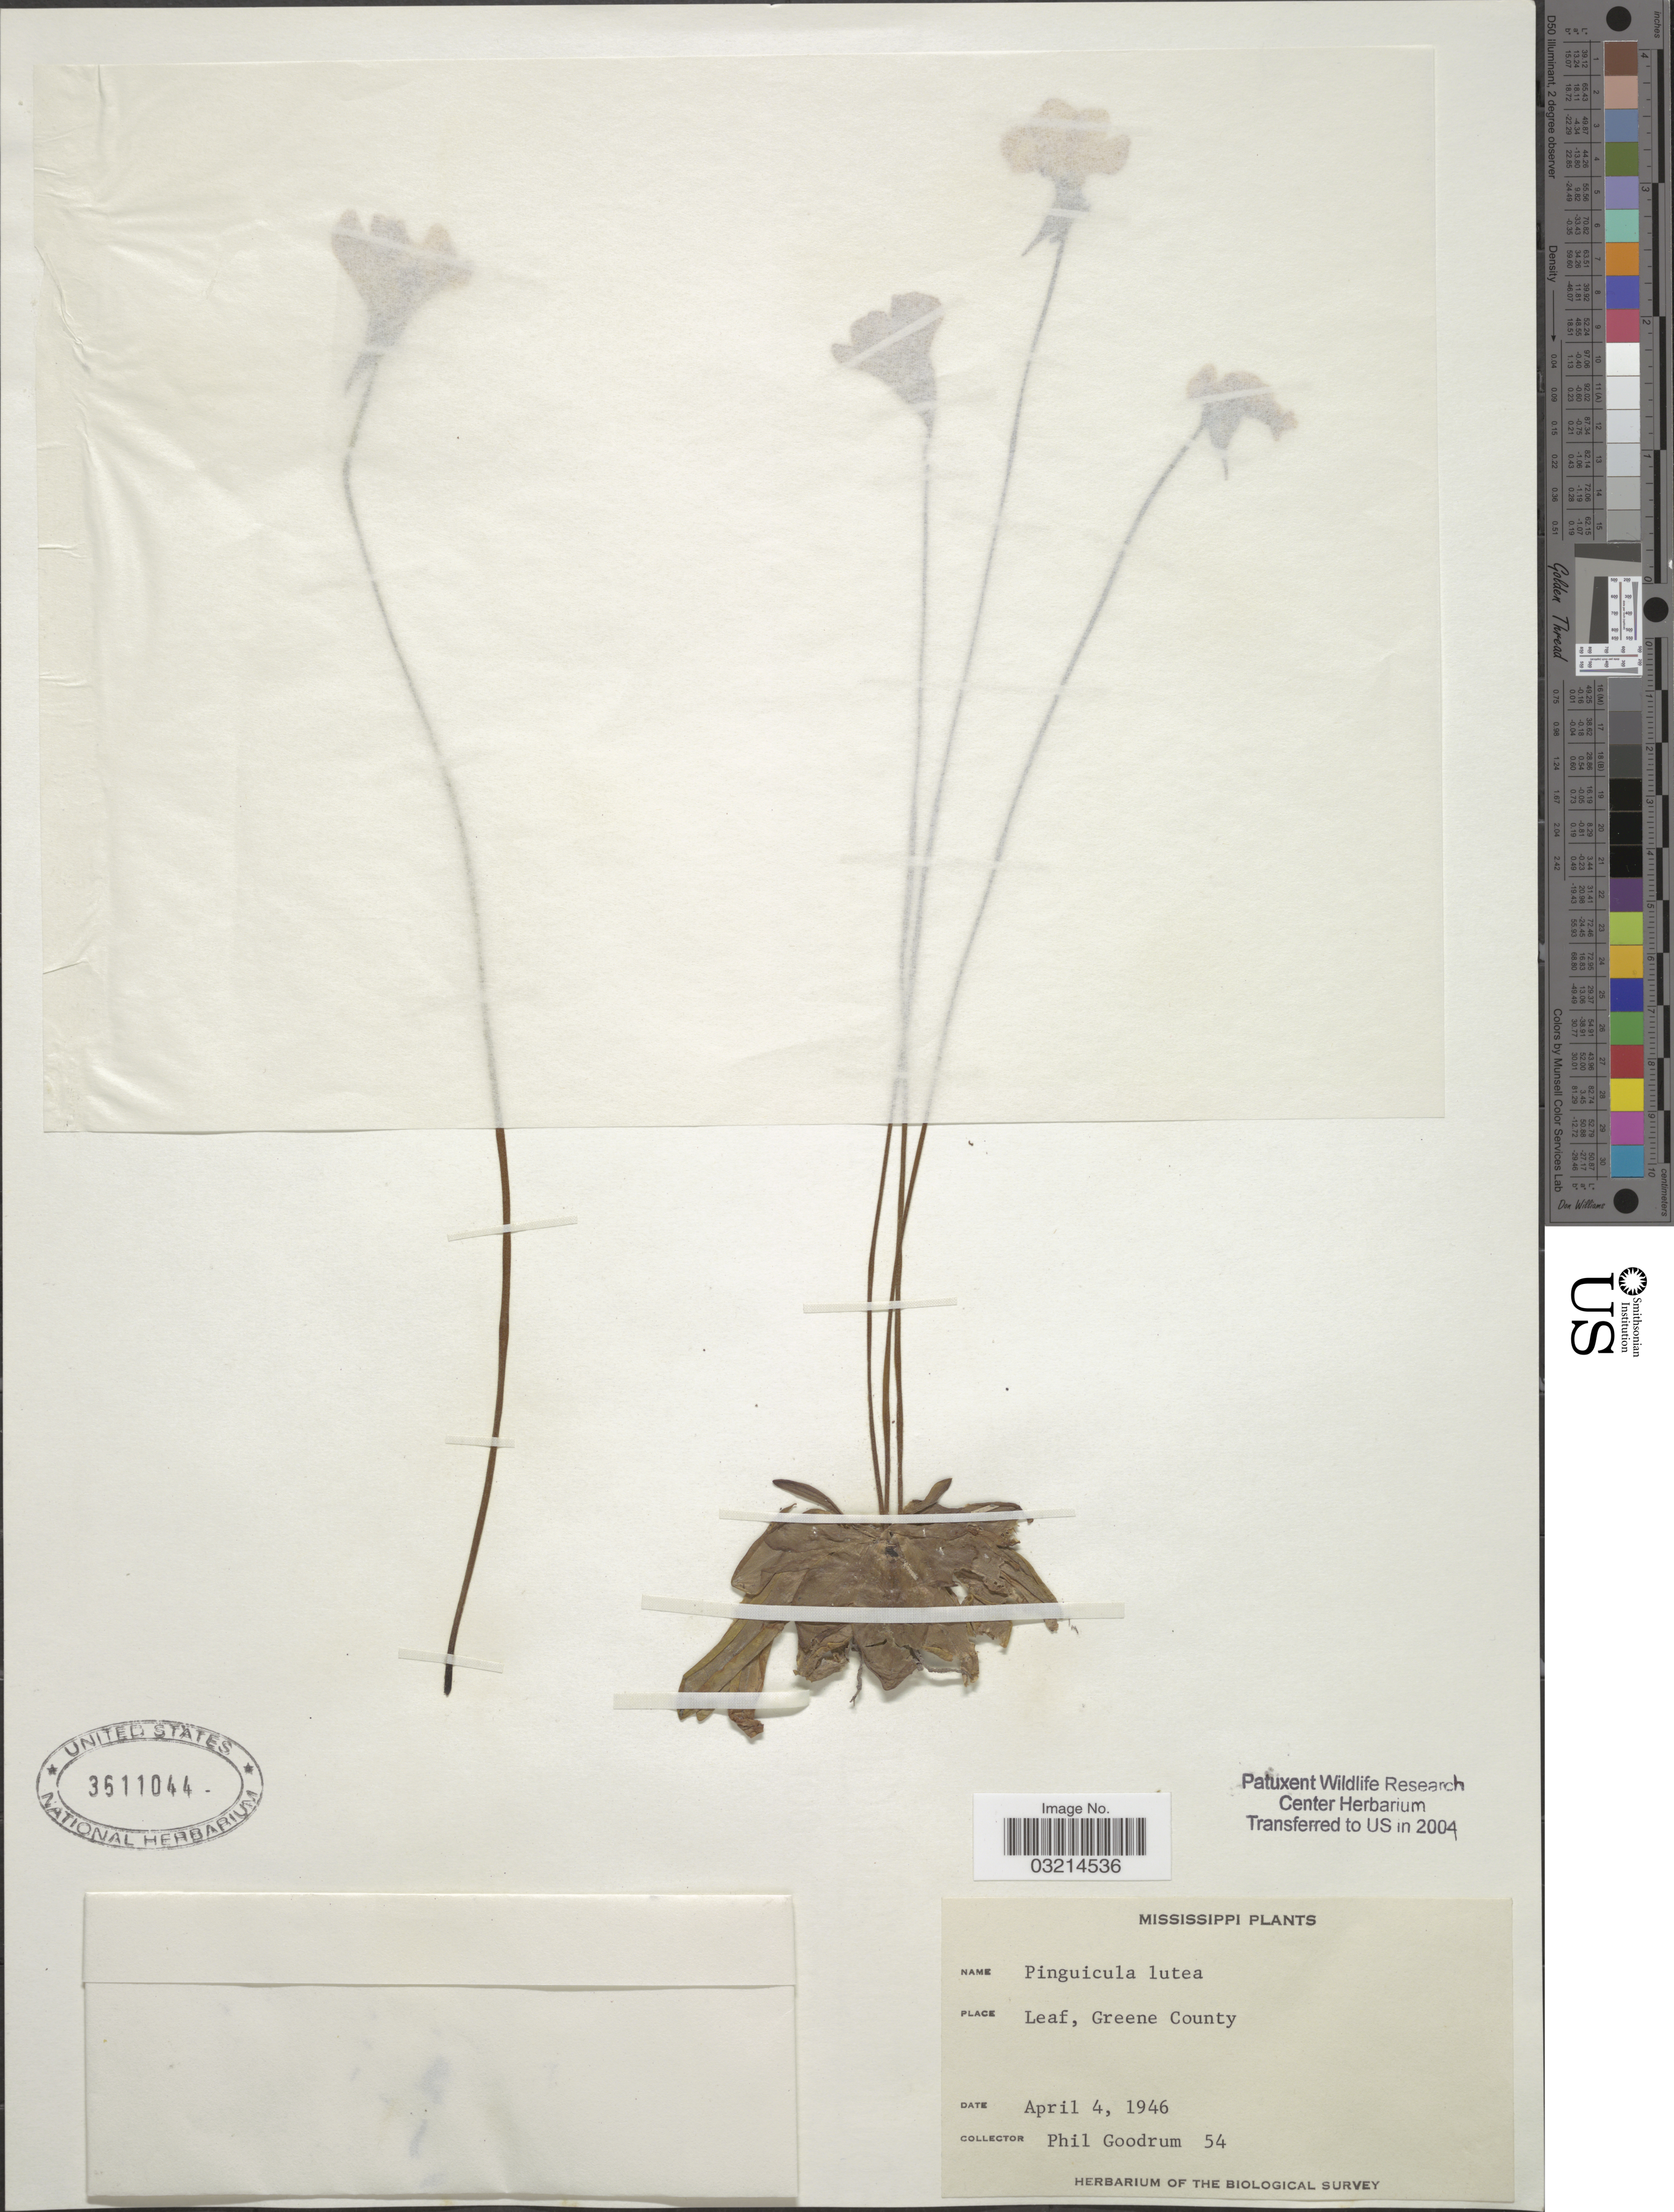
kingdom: Plantae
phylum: Tracheophyta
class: Magnoliopsida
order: Lamiales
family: Lentibulariaceae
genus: Pinguicula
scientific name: Pinguicula lutea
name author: Walter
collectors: P. Goodrum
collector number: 54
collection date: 1946-04-04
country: United States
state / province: Mississippi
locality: Leaf, Greene County.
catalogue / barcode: US 3611044